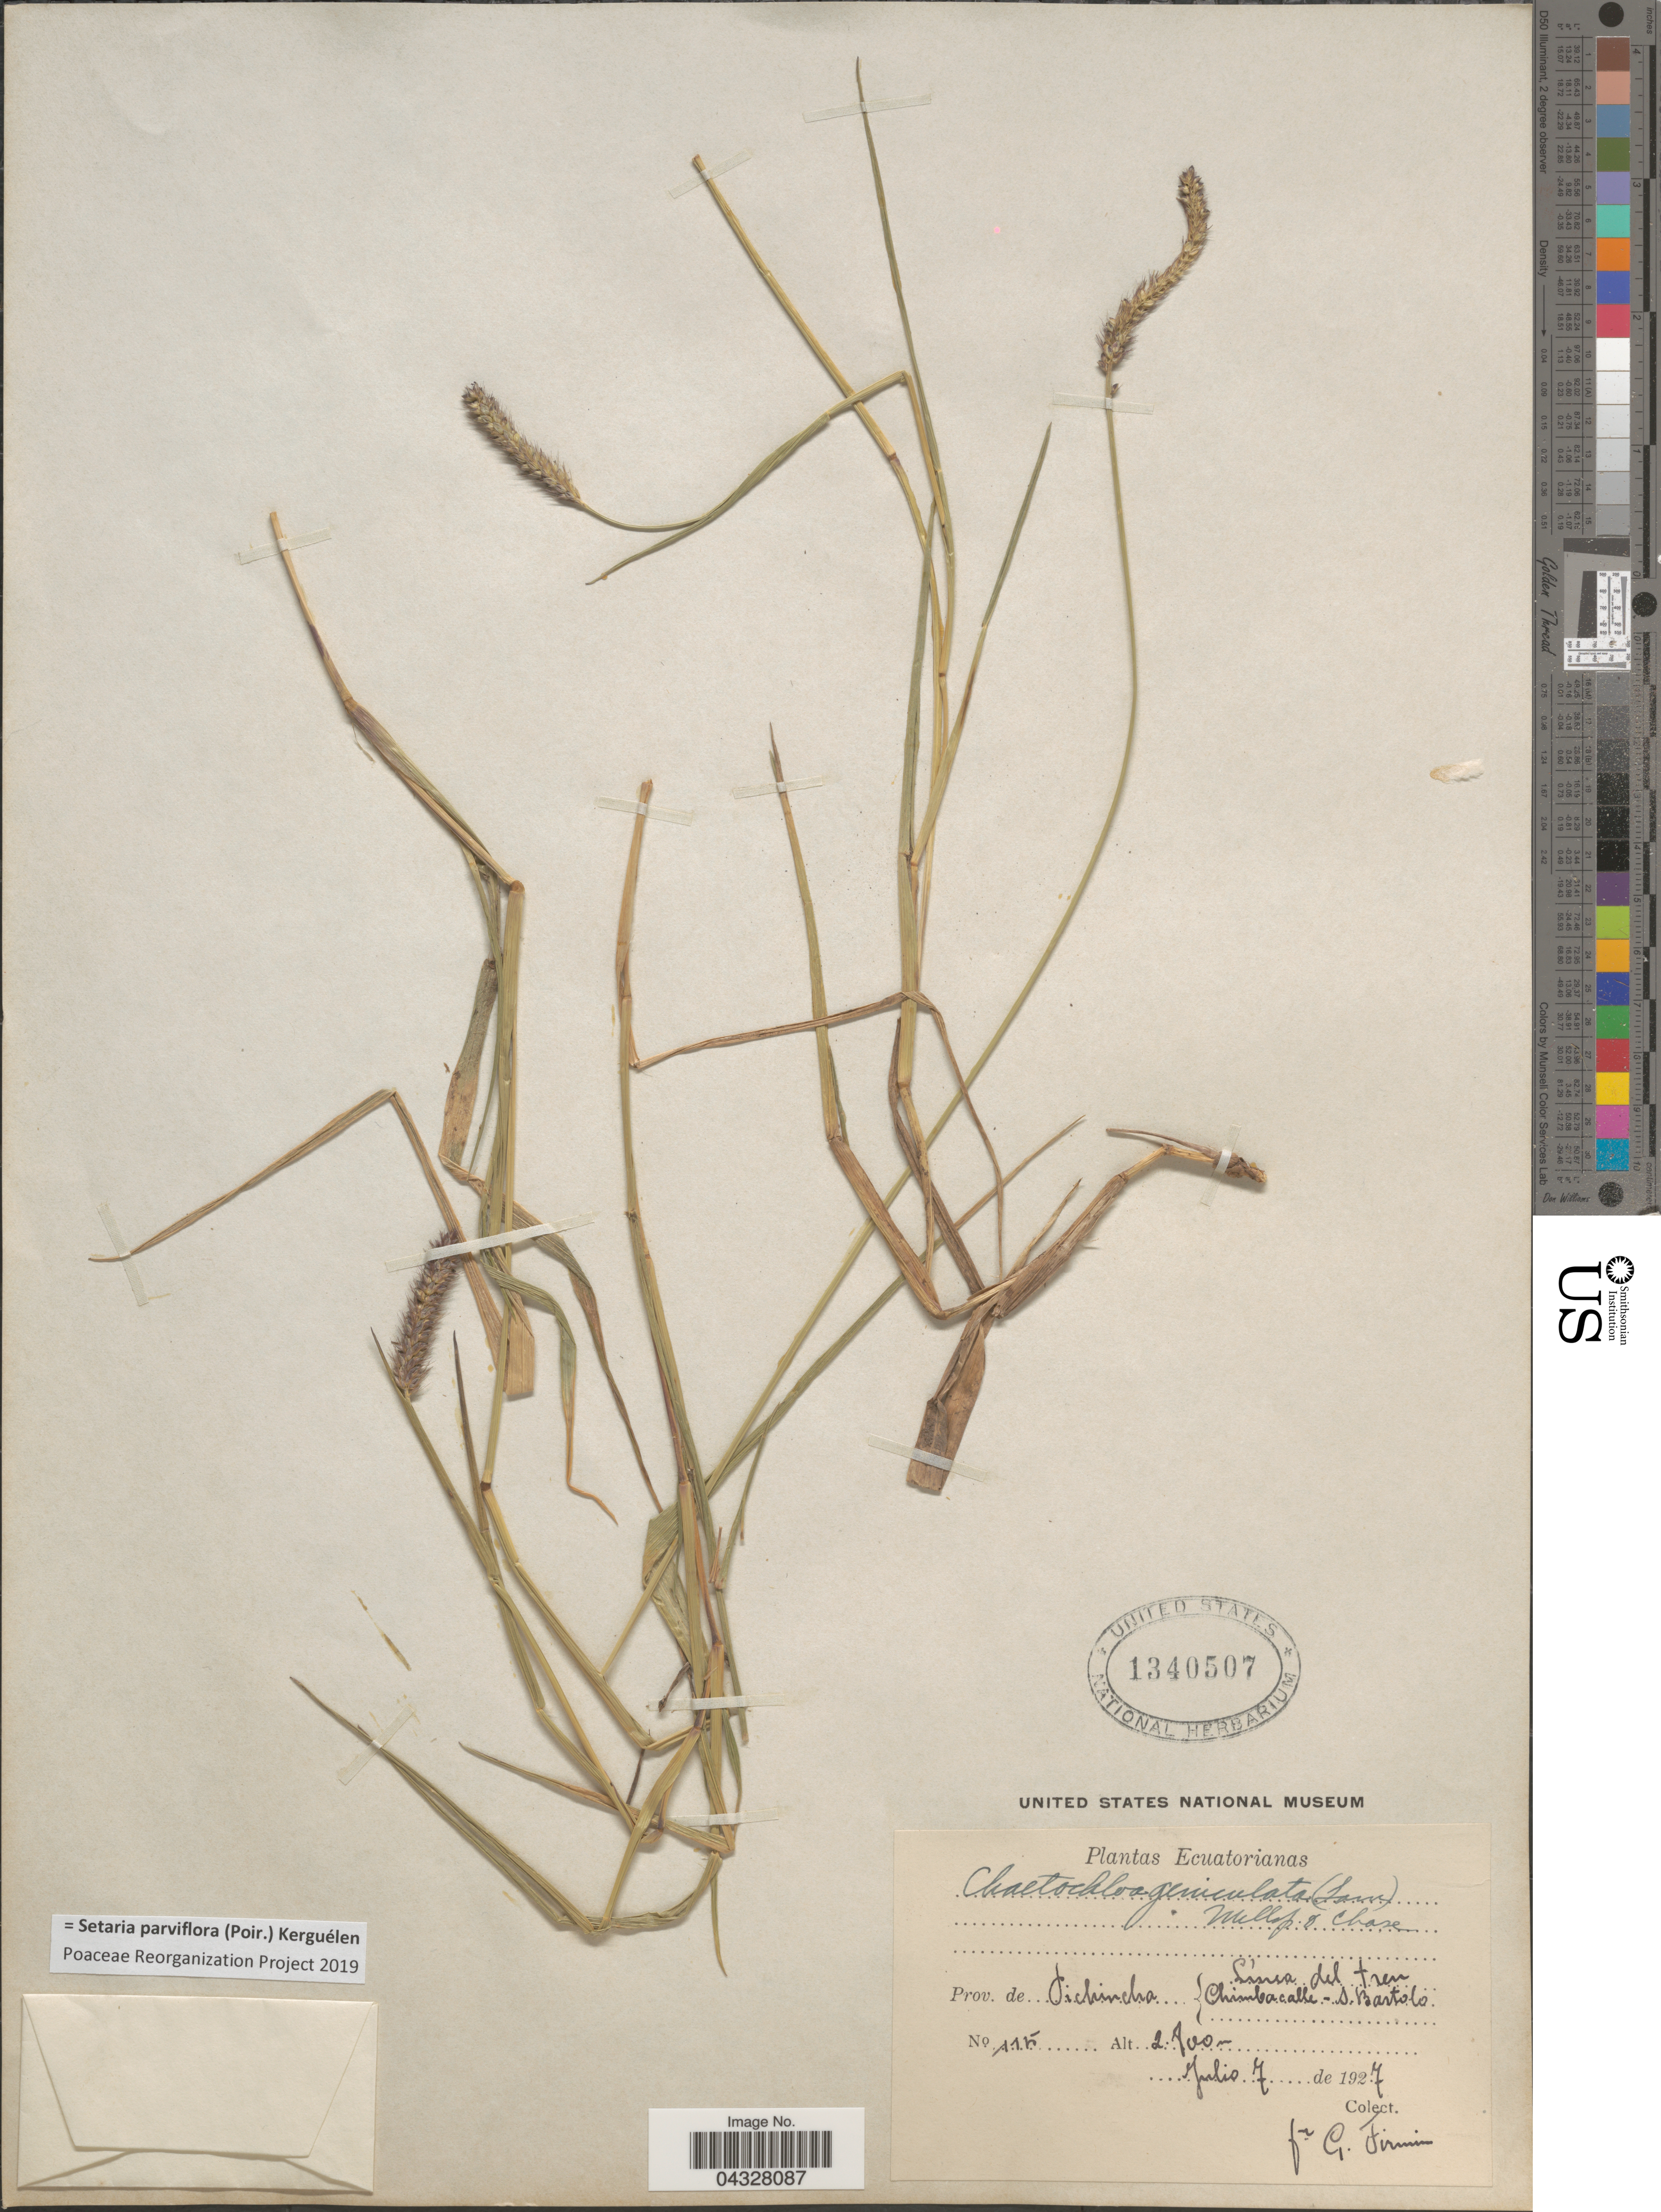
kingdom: Plantae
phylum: Tracheophyta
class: Liliopsida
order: Poales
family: Poaceae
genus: Setaria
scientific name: Setaria parviflora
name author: (Poir.) Kerguélen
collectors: F. Firmin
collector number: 115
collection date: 1927-07-07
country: Ecuador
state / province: Pichincha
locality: Ecuatorianas. Línea del tren Chimbacalle-S.Bartolo.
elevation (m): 2800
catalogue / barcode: US 1340507